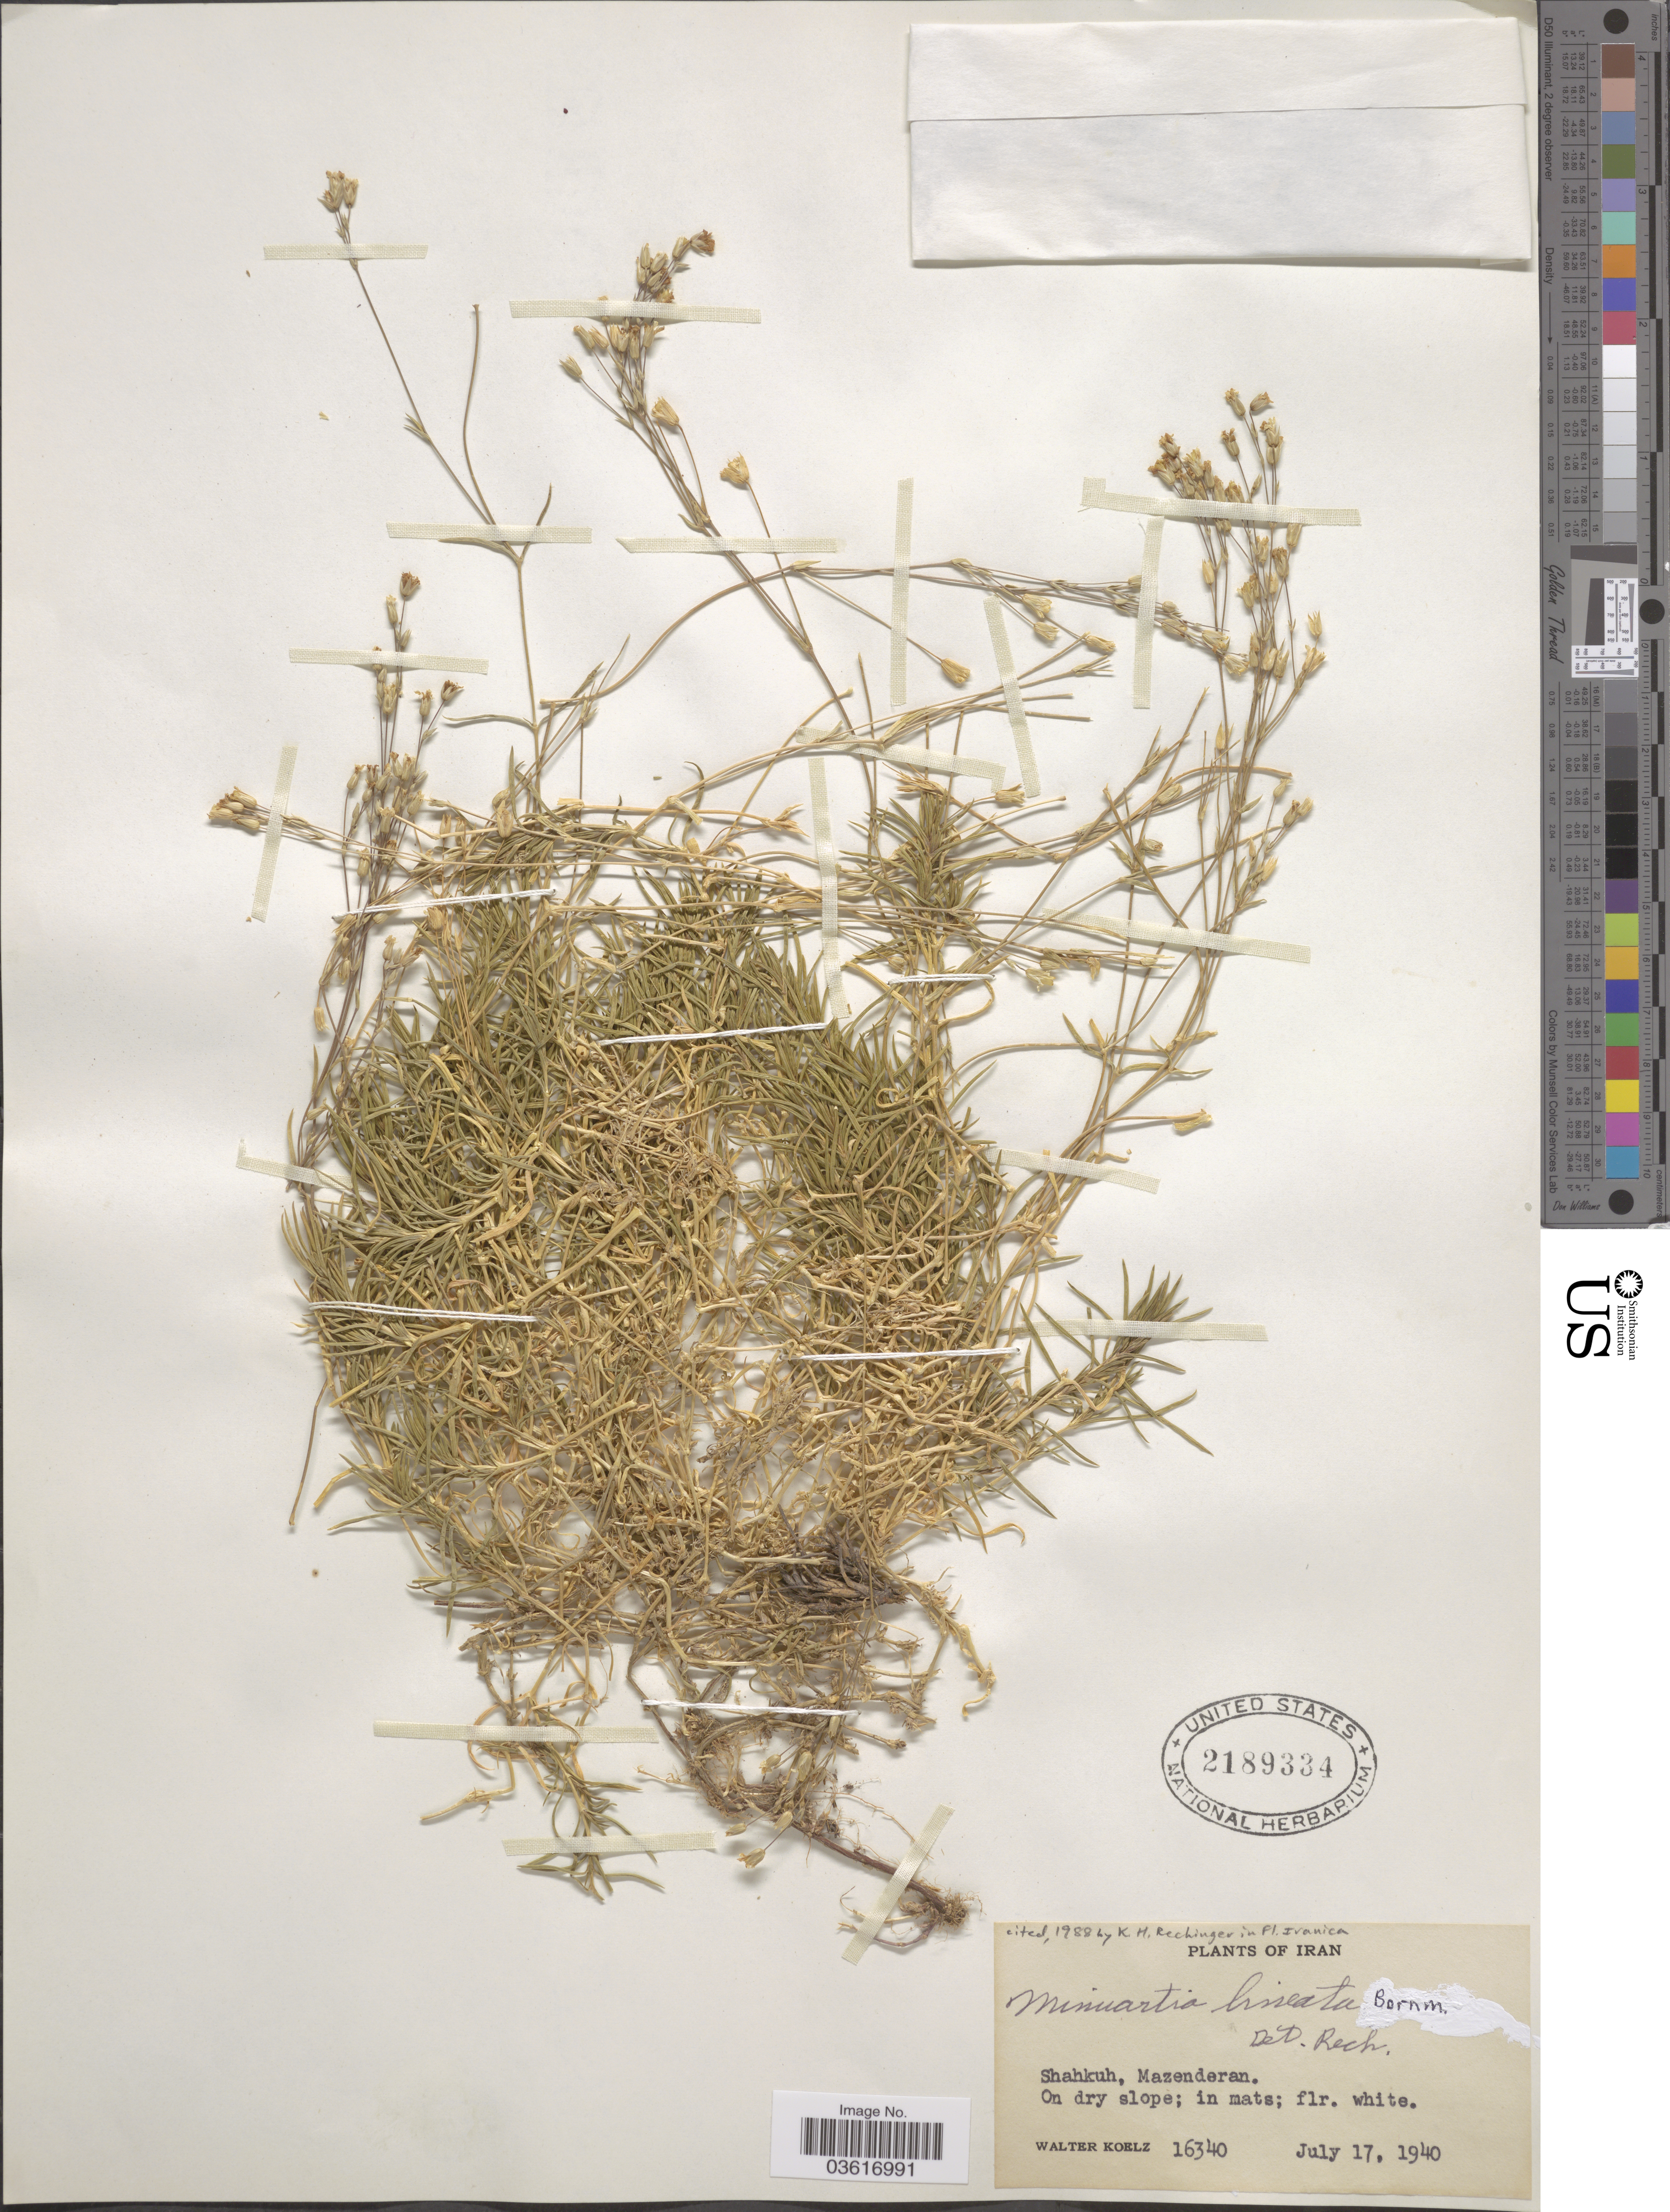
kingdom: Plantae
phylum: Tracheophyta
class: Magnoliopsida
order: Caryophyllales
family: Caryophyllaceae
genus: Minuartia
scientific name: Minuartia lineata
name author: Bornm.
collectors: W. N. Koelz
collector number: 16340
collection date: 1940-07-17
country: Iran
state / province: Mazandaran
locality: Shahkuh, Mazenderan.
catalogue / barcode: US 2189334